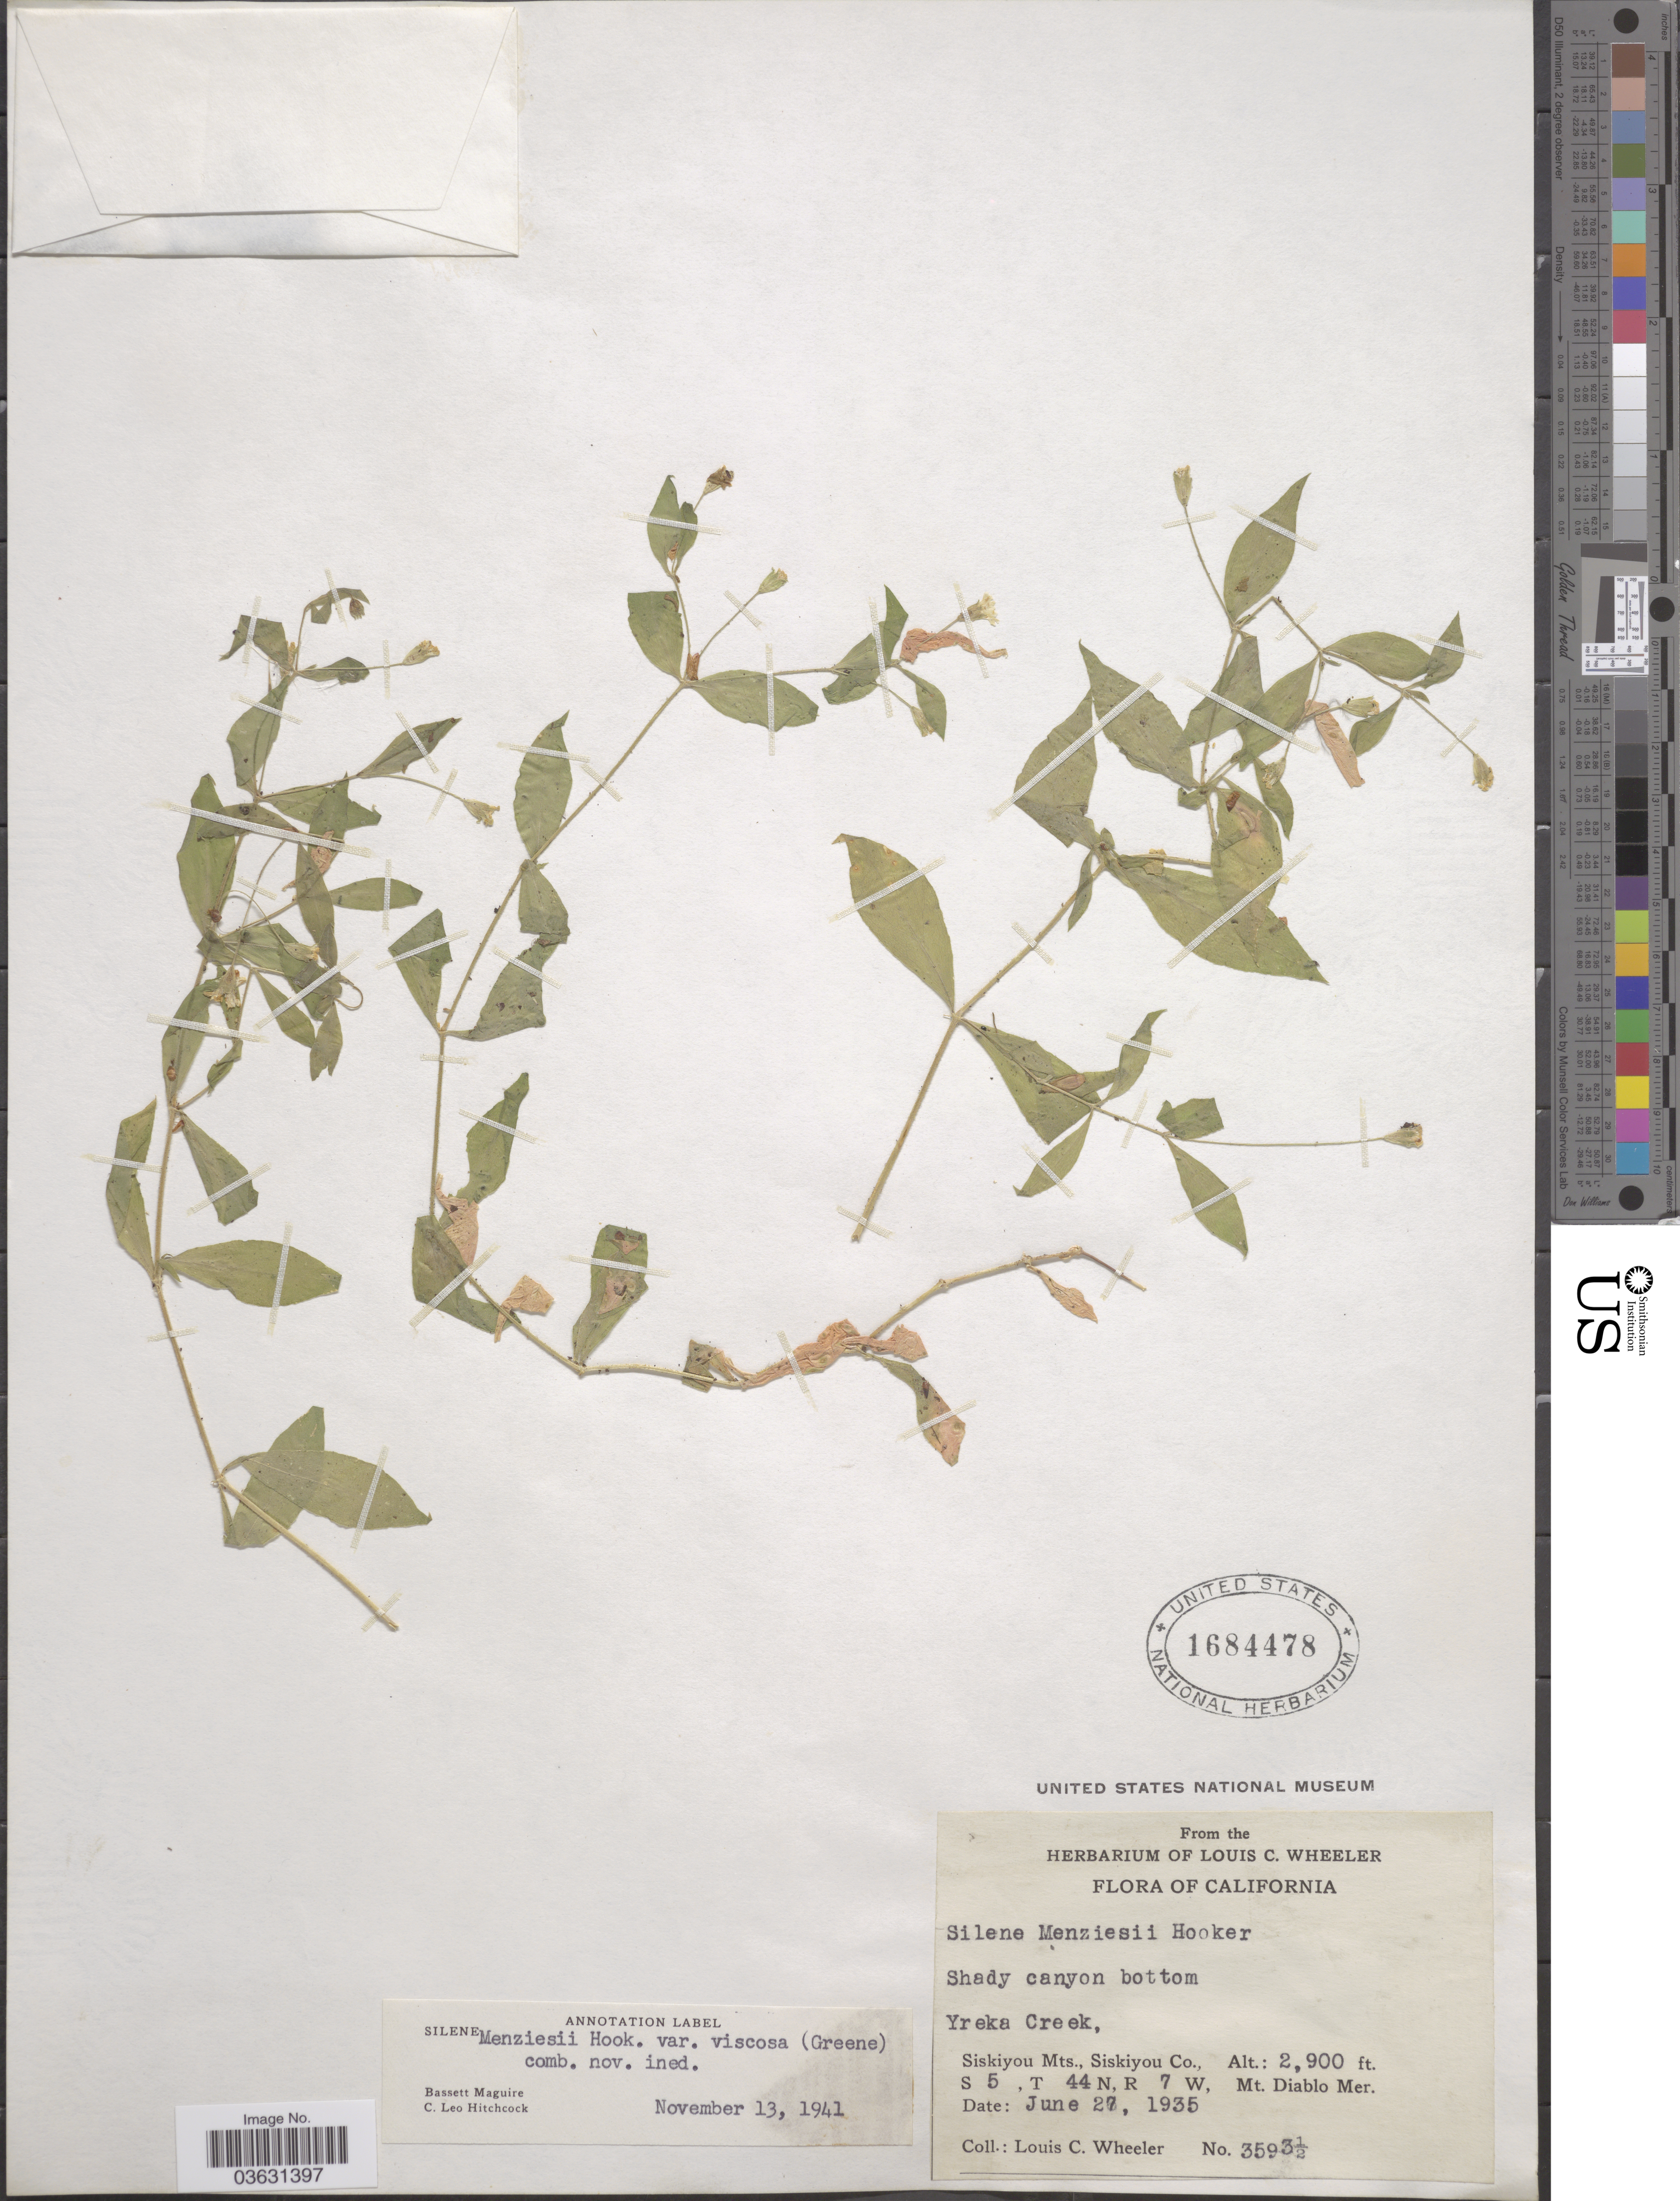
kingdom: Plantae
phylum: Tracheophyta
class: Magnoliopsida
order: Caryophyllales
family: Caryophyllaceae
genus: Silene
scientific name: Silene menziesii var. viscosa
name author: (Greene) C.L. Hitchc. & Maguire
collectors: L. C. Wheeler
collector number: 3593½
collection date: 1935-06-27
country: United States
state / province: California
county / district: Siskiyou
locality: Yreka Creek, Siskiyou Mts., Siskiyou Co., S 5, T 44 N, R 7 W, Mt. Diablo Mer.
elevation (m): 884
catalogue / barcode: US 1684478